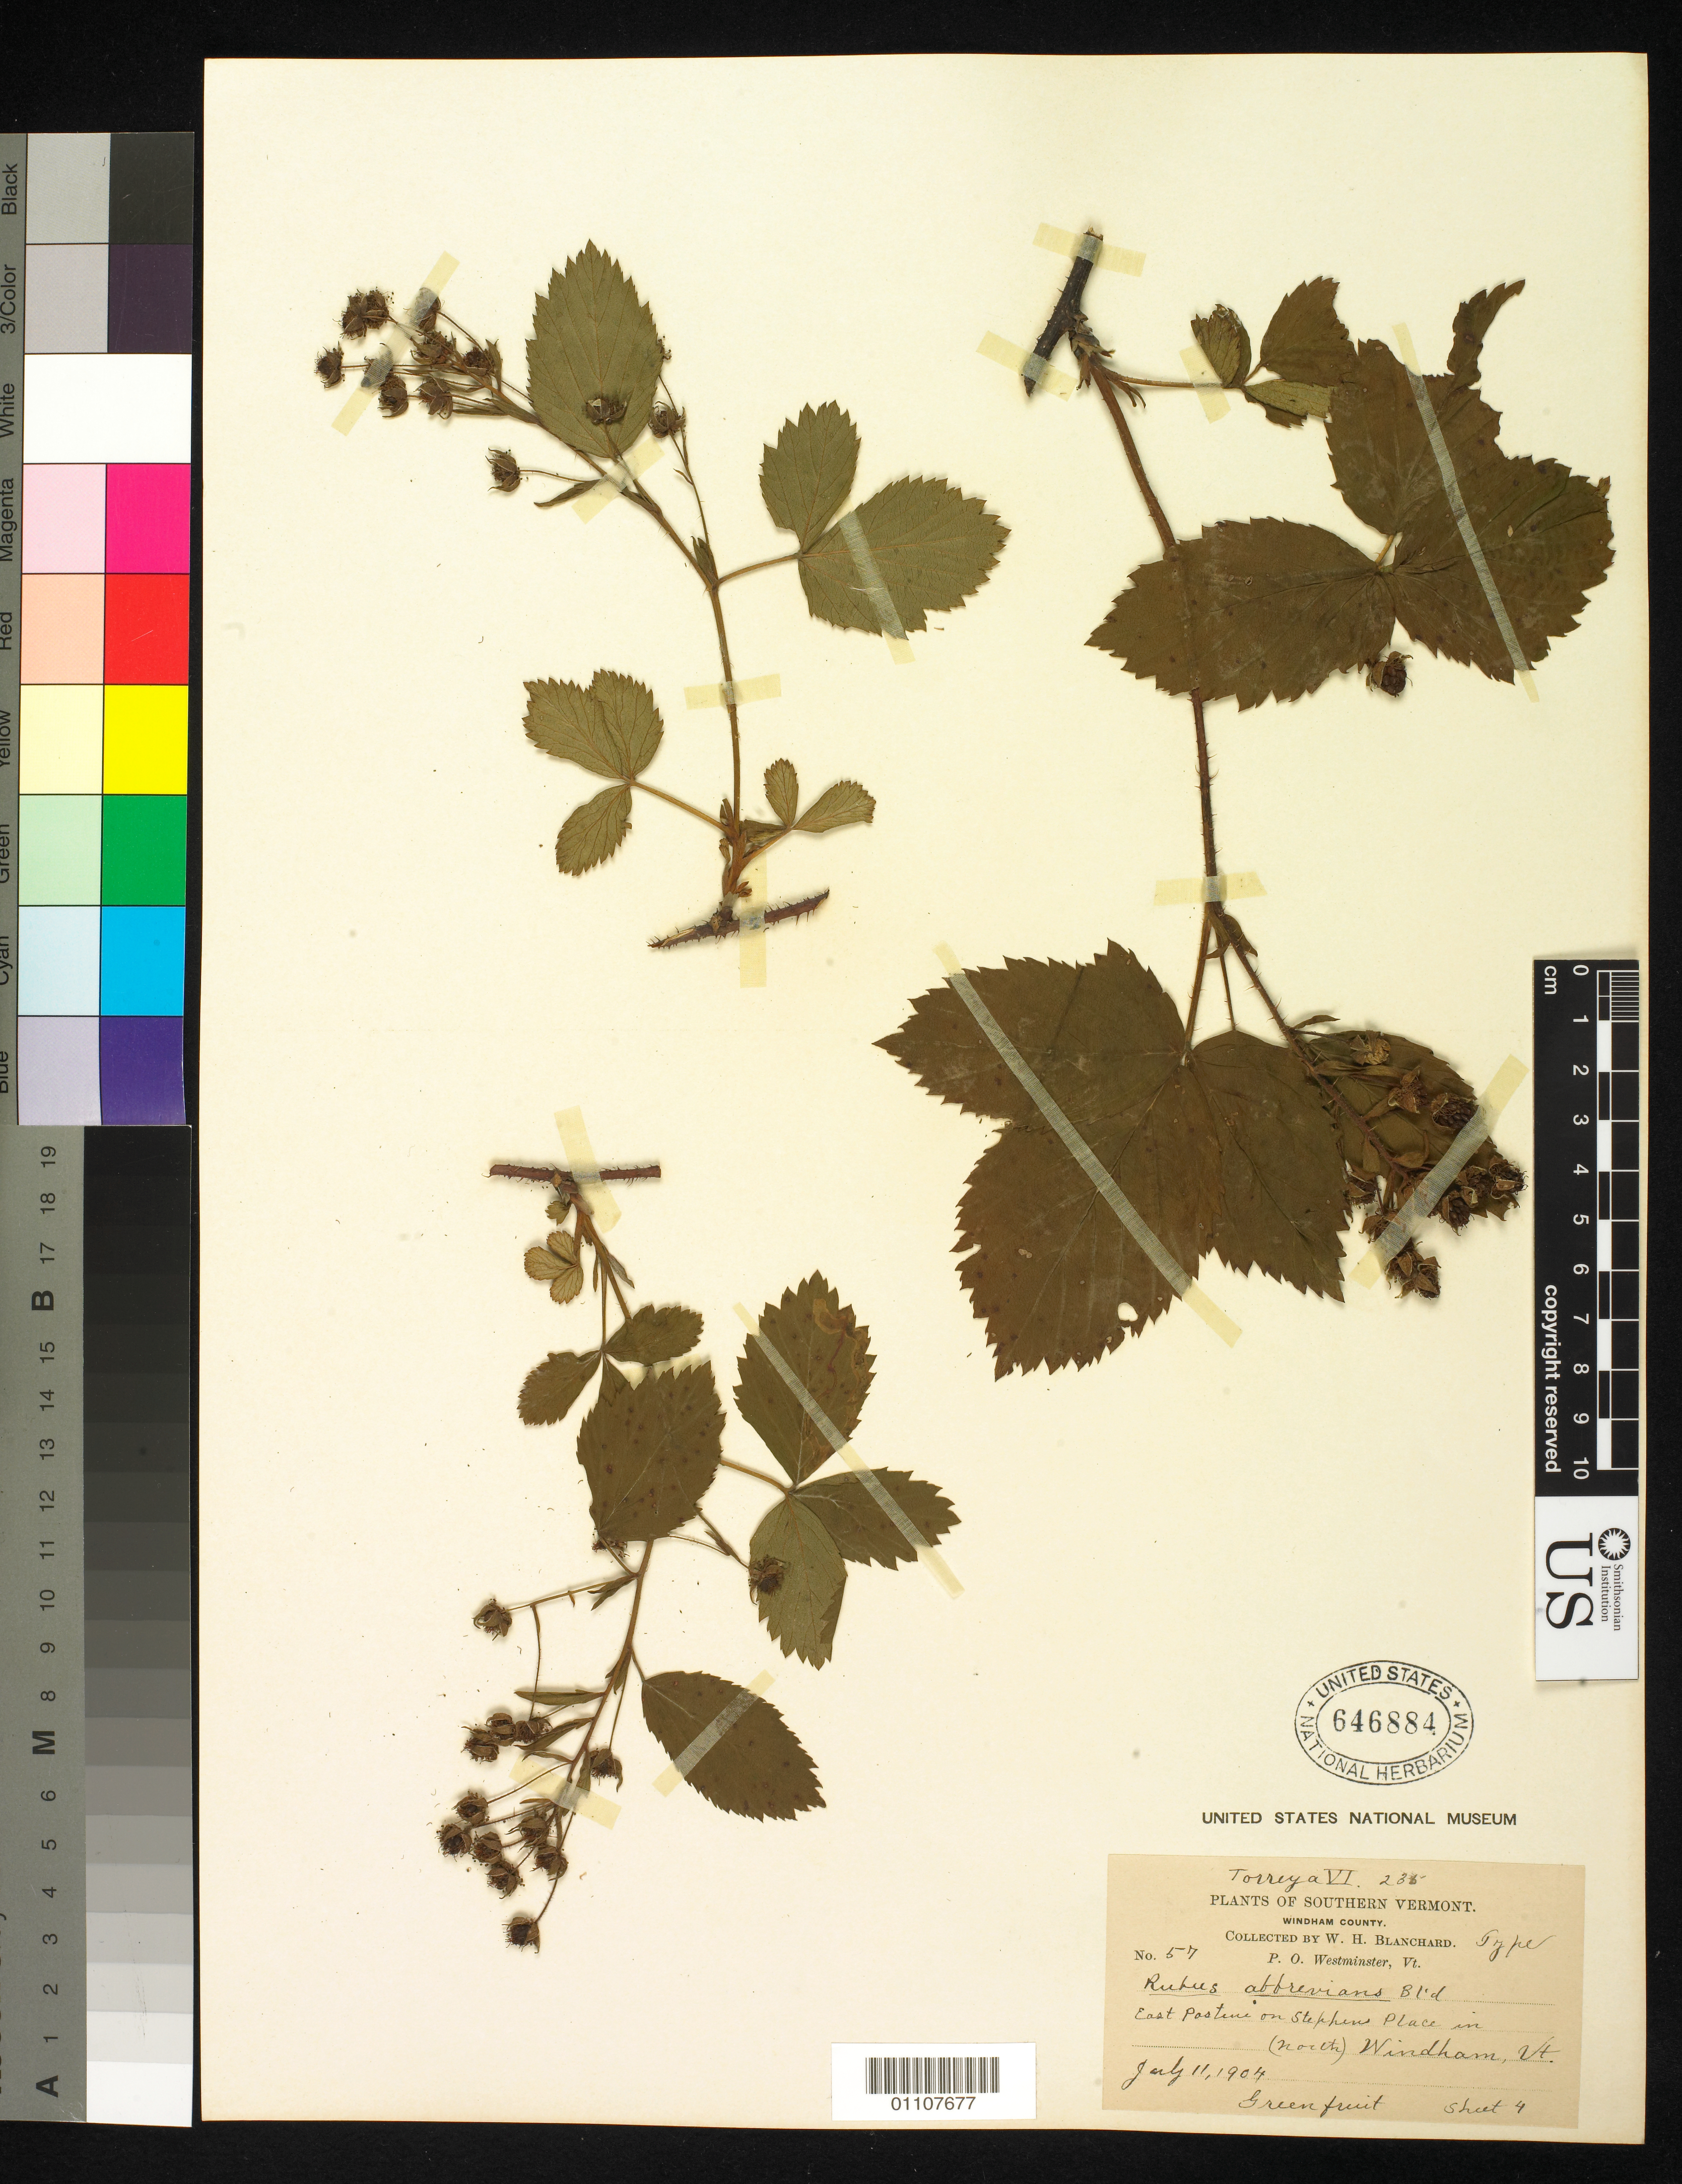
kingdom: Plantae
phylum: Tracheophyta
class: Magnoliopsida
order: Rosales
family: Rosaceae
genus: Rubus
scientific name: Rubus abbrevians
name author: Blanch.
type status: Syntype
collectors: W. H. Blanchard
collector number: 57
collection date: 1904-07-11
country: United States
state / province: Vermont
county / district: Windham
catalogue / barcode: US 646884